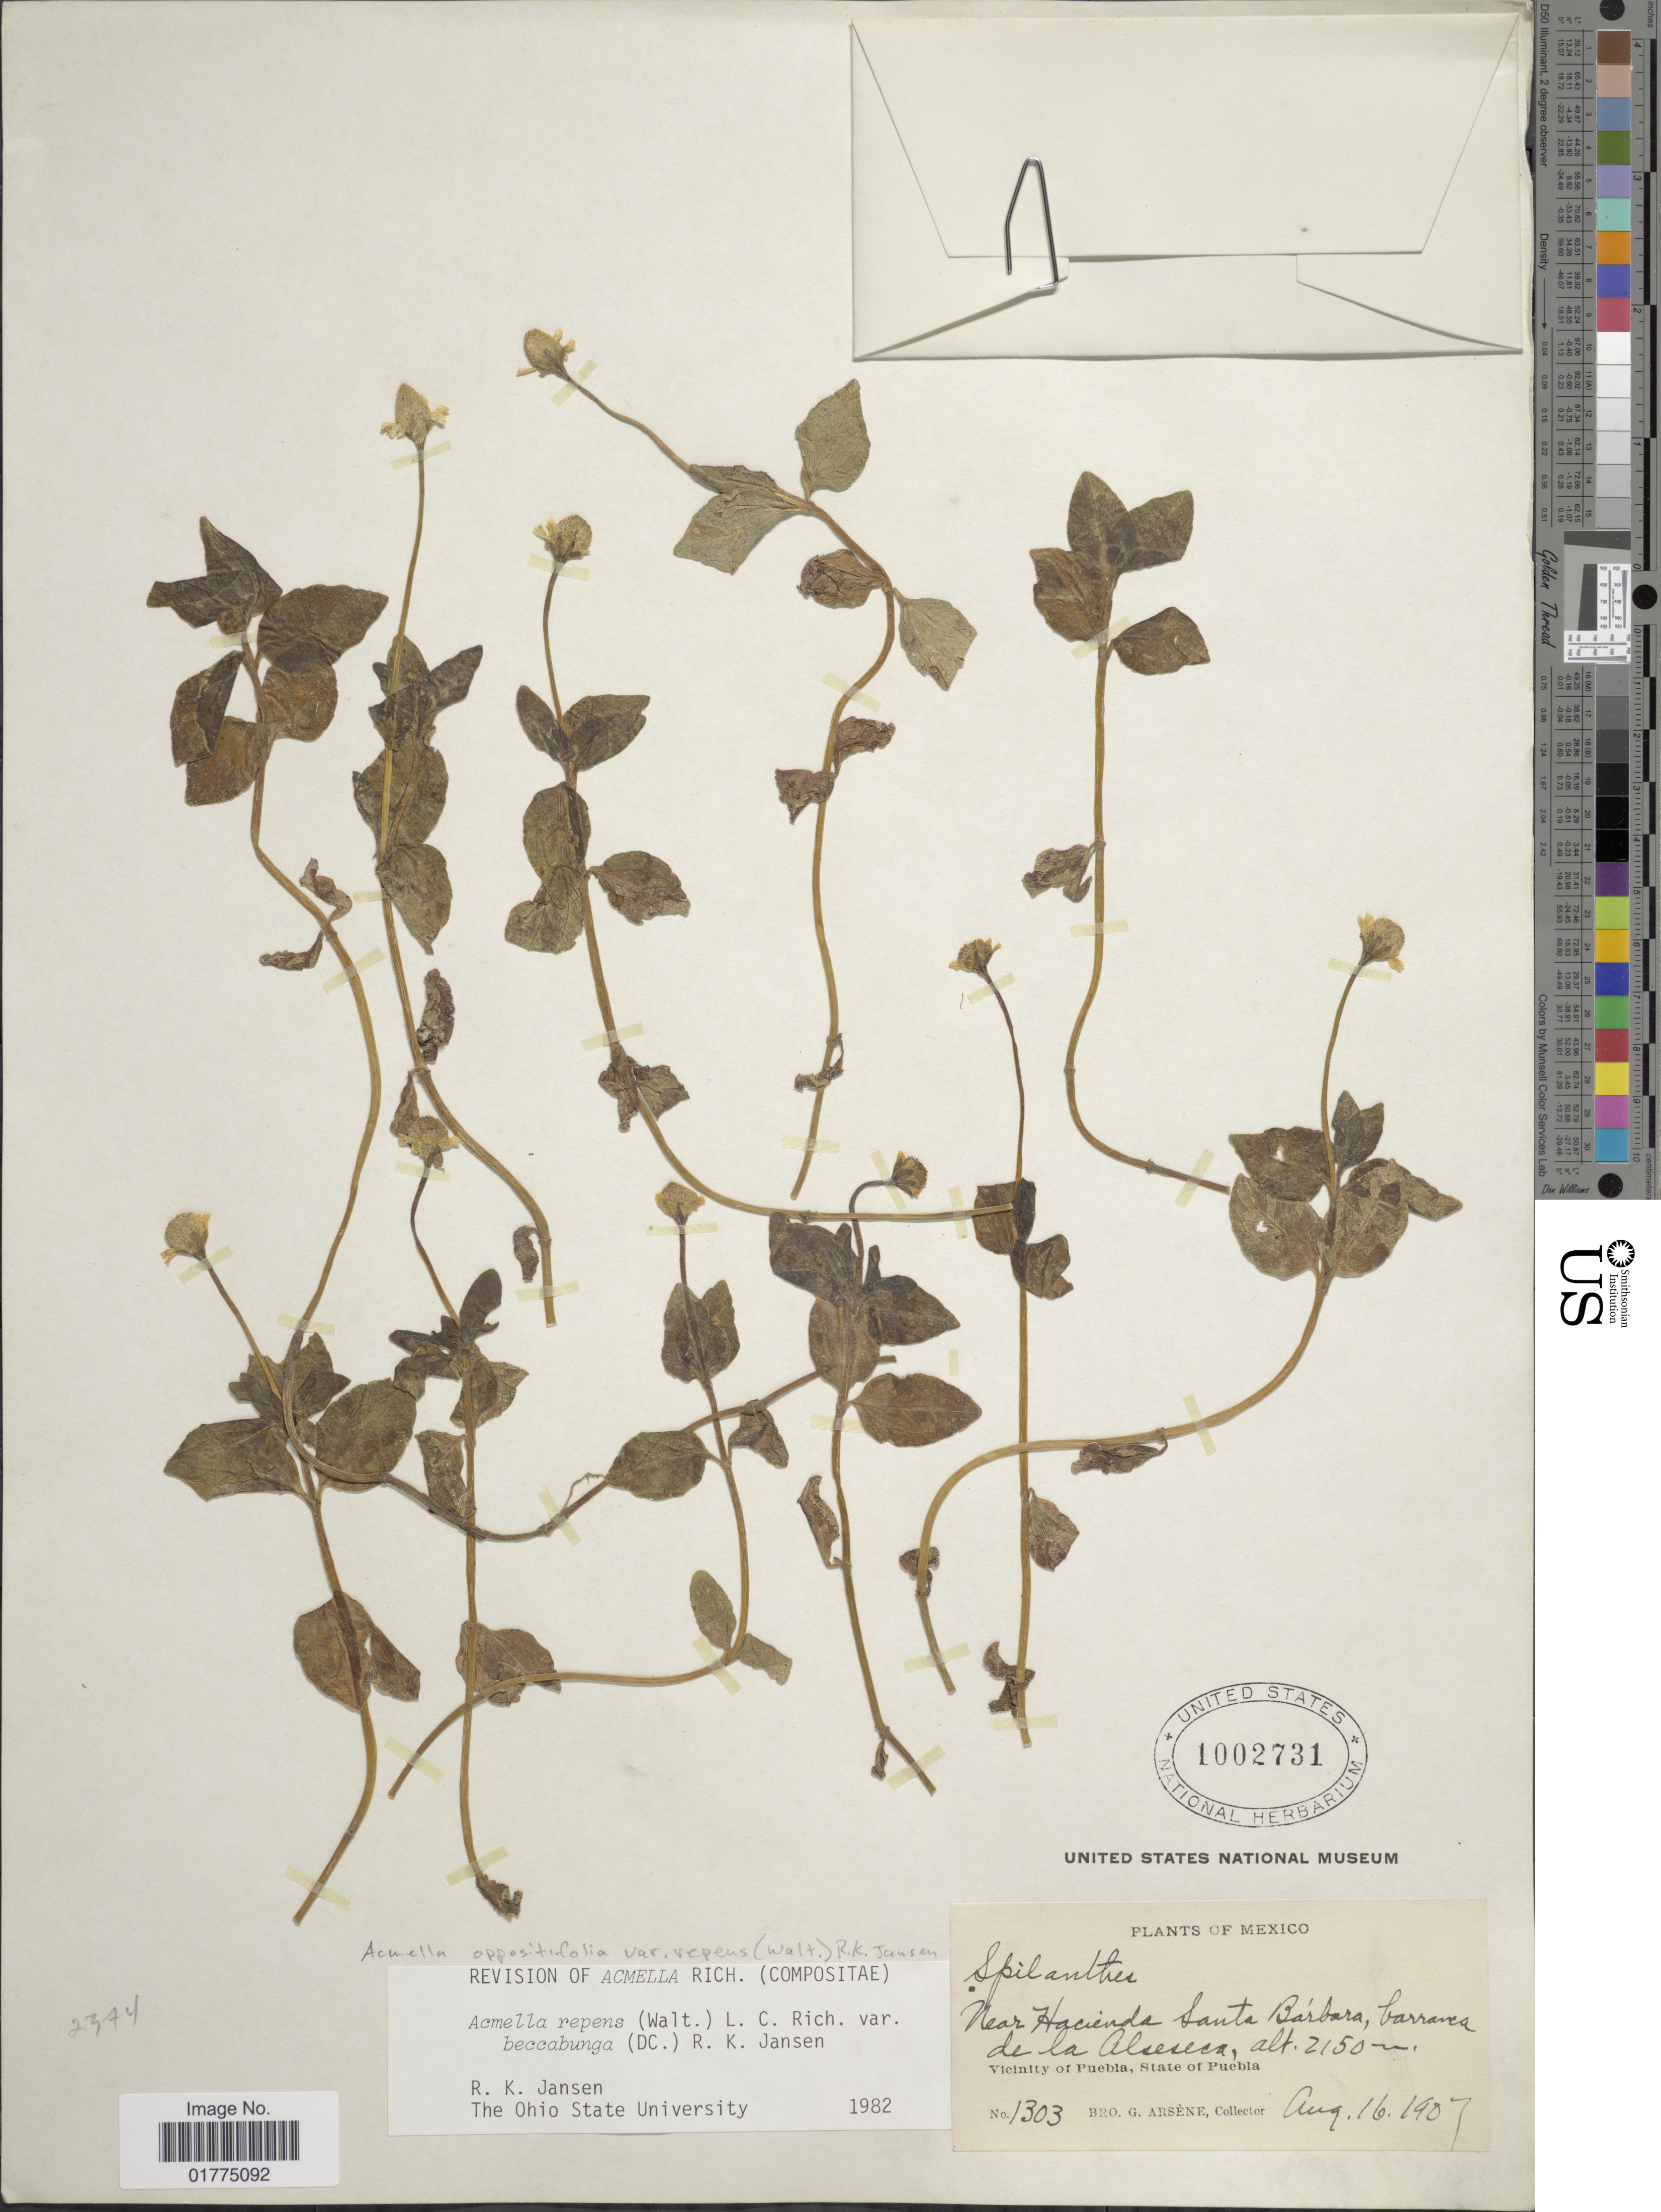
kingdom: Plantae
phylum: Tracheophyta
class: Magnoliopsida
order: Asterales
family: Asteraceae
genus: Acmella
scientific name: Acmella repens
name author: (Walter) Rich.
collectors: Bro. G. Arsène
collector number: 1303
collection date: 1907-08-16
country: Mexico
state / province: Puebla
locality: Mexico. Near Hacienda Santa Bárbara, barranca de la Alseseca. Vicinity of Puebla, State of Puebla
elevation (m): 2150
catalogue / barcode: US 1002731